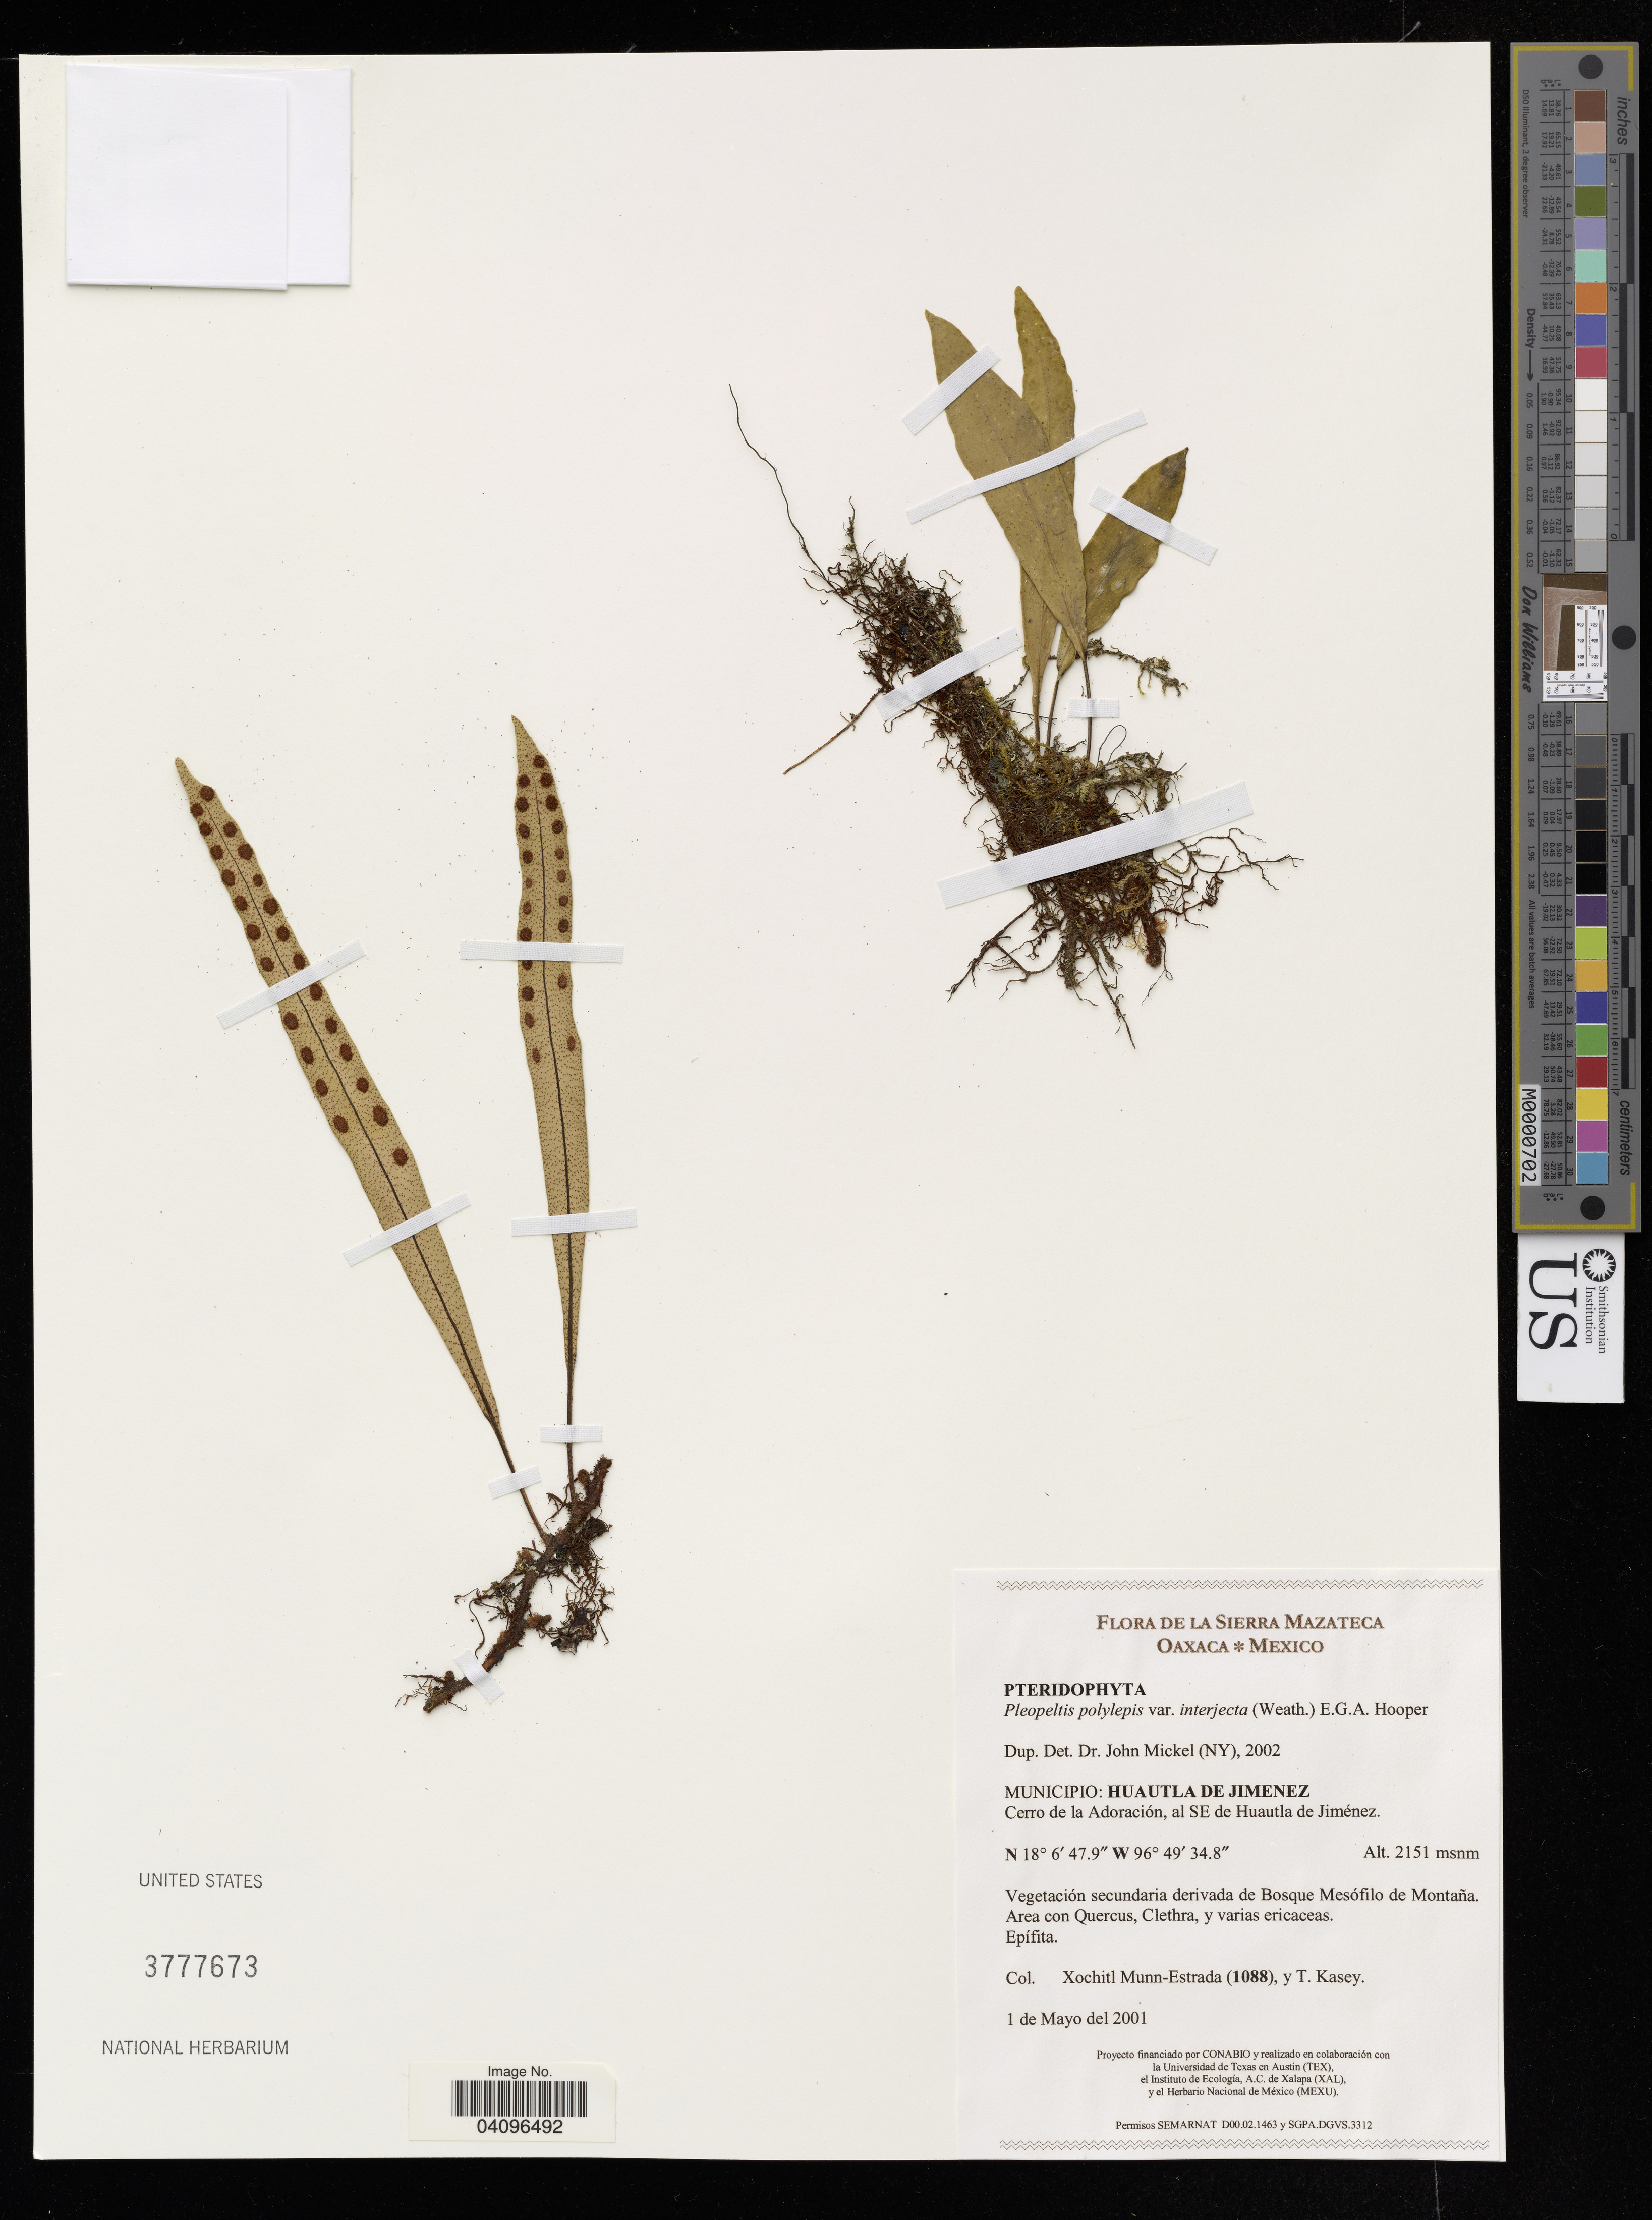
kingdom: Plantae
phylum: Tracheophyta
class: Polypodiopsida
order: Polypodiales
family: Polypodiaceae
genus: Pleopeltis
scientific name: Pleopeltis polylepis var. interjecta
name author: (Weath.) E.A. Hooper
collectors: X. Munn-Estrada & T. Kasey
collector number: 1088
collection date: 2001-05-01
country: Mexico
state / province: Oaxaca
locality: La Sierra Mazateca. Municipio: Huautla de Jimenez. Cerro de la Adoración, al SE de Huautla de Jiménez.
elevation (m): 2151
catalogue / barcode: US 3777673